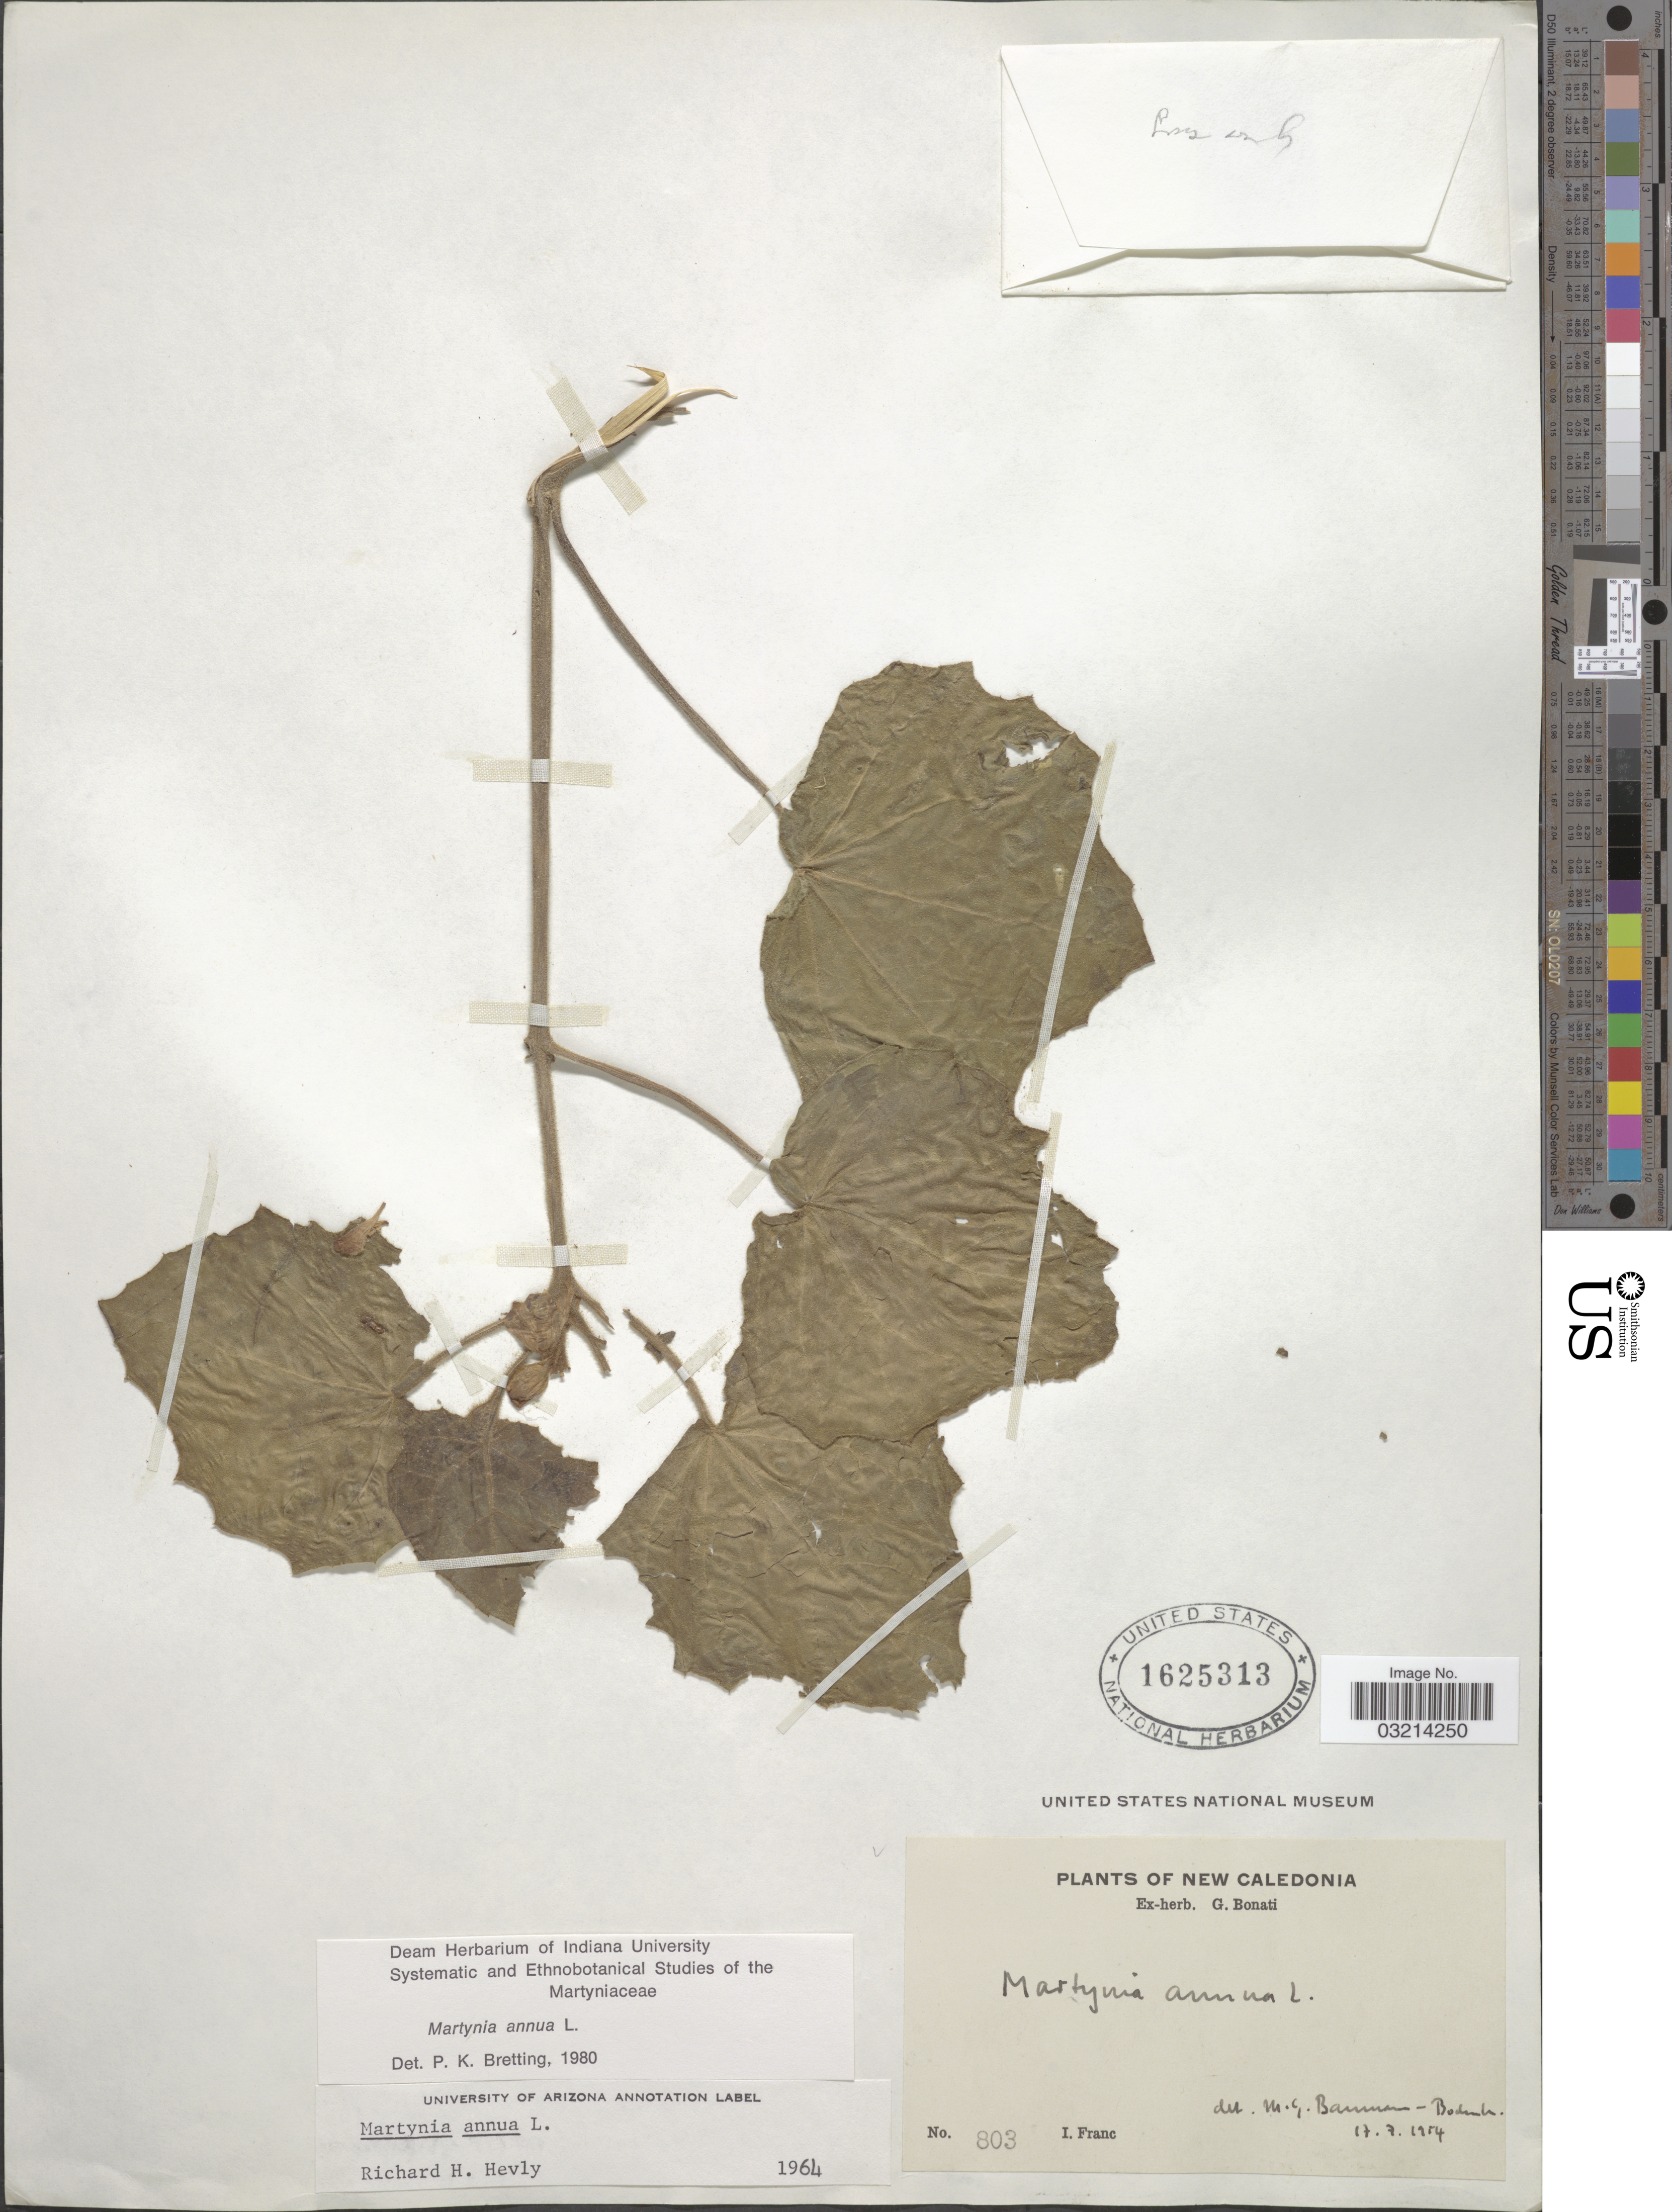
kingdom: Plantae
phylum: Tracheophyta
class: Magnoliopsida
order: Lamiales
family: Martyniaceae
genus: Martynia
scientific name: Martynia annua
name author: L.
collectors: I. Franc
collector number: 803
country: New Caledonia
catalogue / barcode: US 1625313